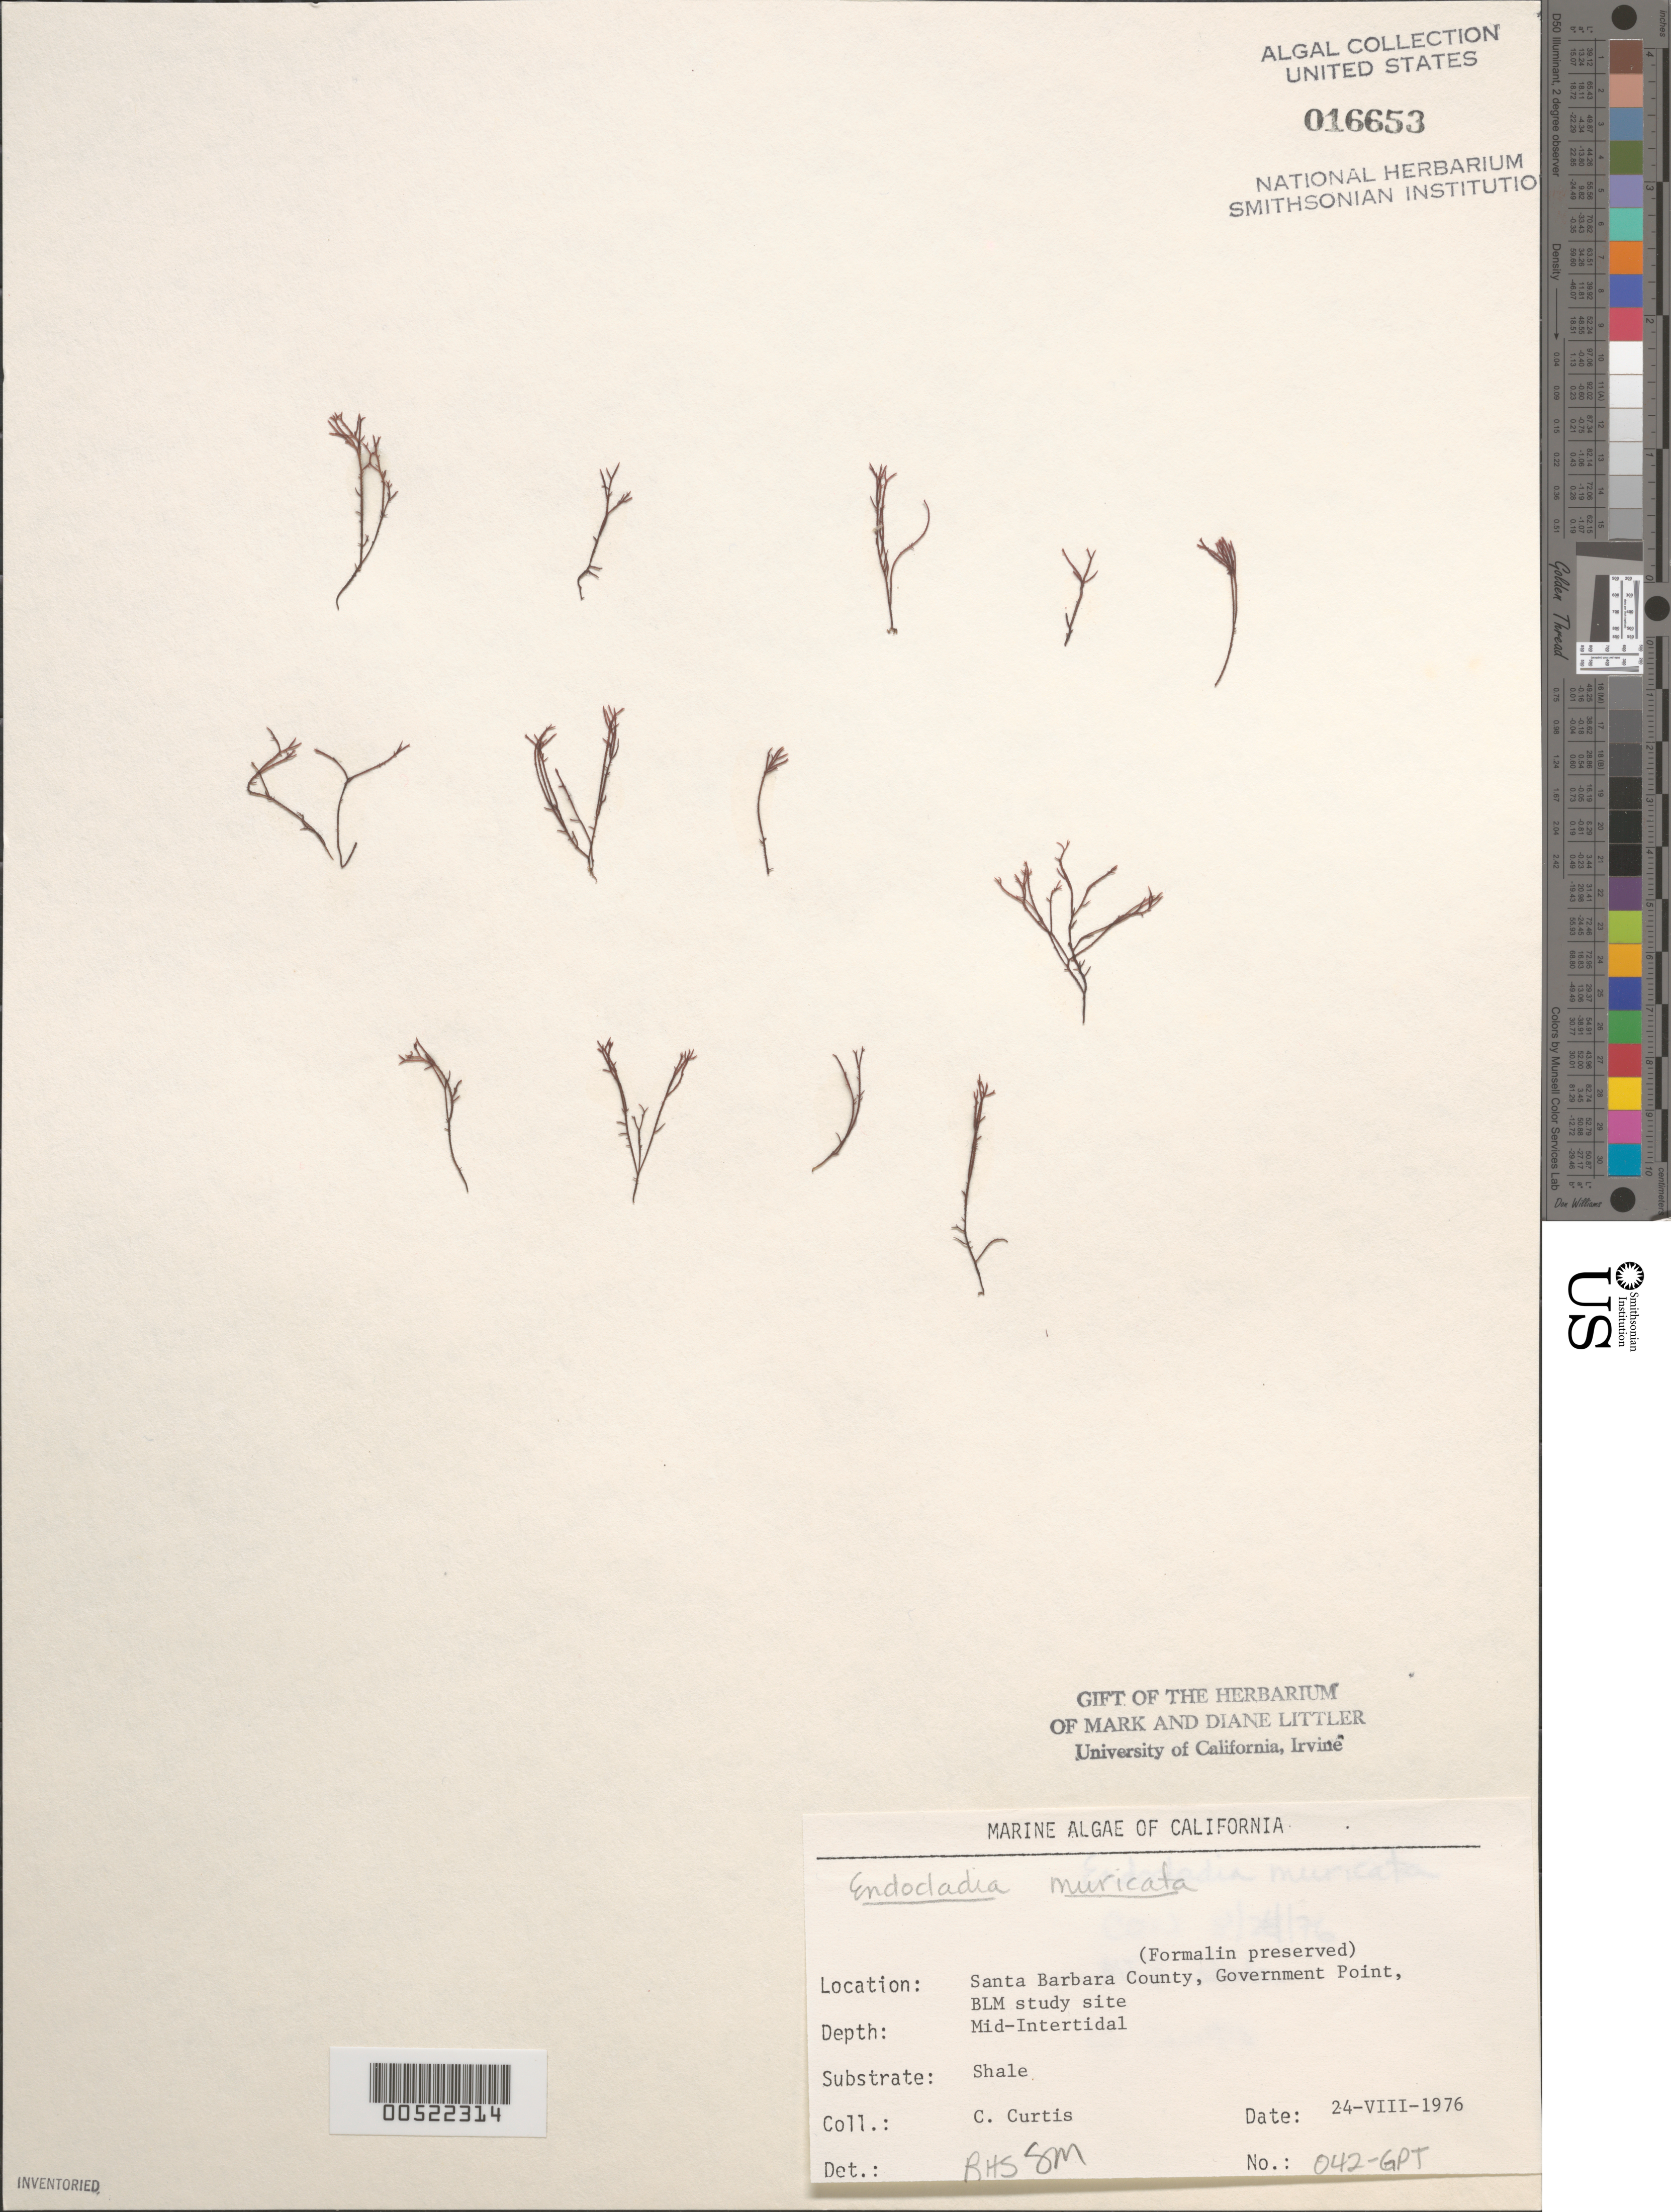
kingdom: Plantae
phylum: Rhodophyta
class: Florideophyceae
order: Gigartinales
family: Endocladiaceae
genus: Endocladia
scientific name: Endocladia muricata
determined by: Sims, Robert H.; Murray, S. N.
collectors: C. Curtis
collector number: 042-gpt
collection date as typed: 24 Aug 1976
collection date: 1976-08-24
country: United States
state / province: California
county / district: Santa Barbara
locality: Government Point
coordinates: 34 26'31"N, 120 24'06"W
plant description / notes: BLM-SOCALBIGHT Rocky Intertidal Survey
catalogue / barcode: US 16653